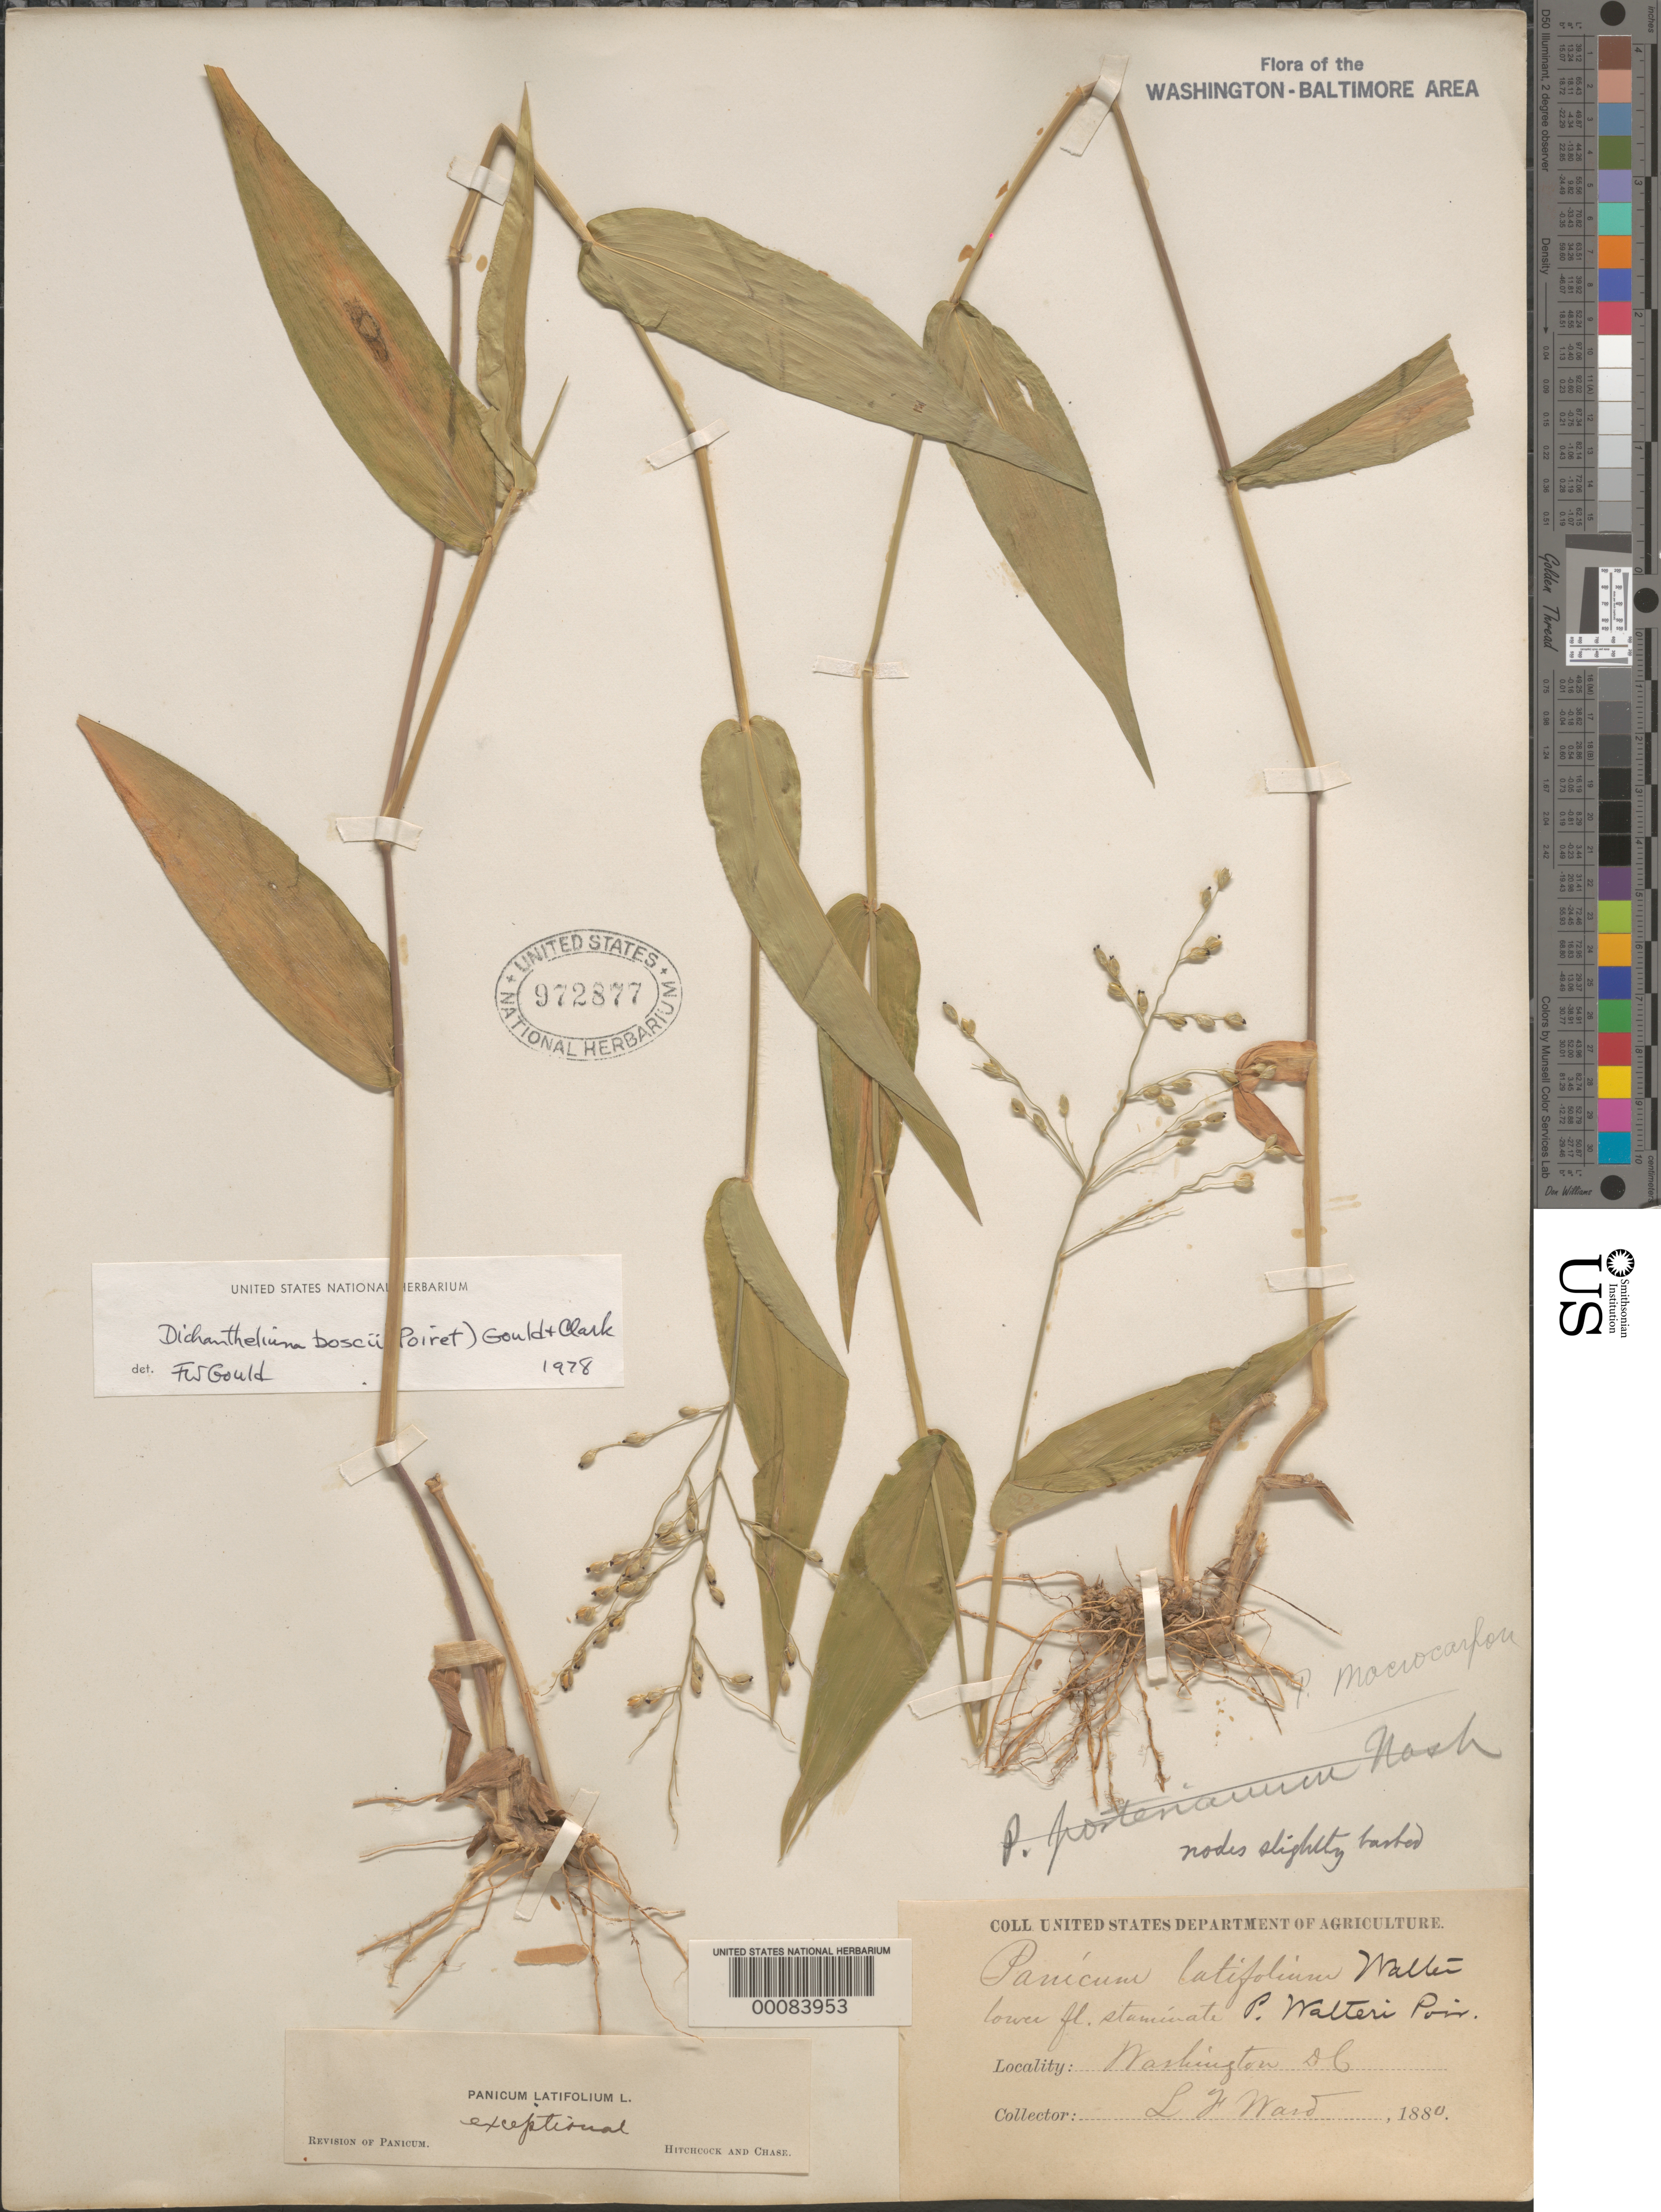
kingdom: Plantae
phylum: Tracheophyta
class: Liliopsida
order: Poales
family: Poaceae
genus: Dichanthelium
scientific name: Dichanthelium boscii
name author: (Poir.) Gould & C.A. Clark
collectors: L. F. Ward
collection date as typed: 1880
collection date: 1880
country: United States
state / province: District of Columbia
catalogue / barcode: US 972877